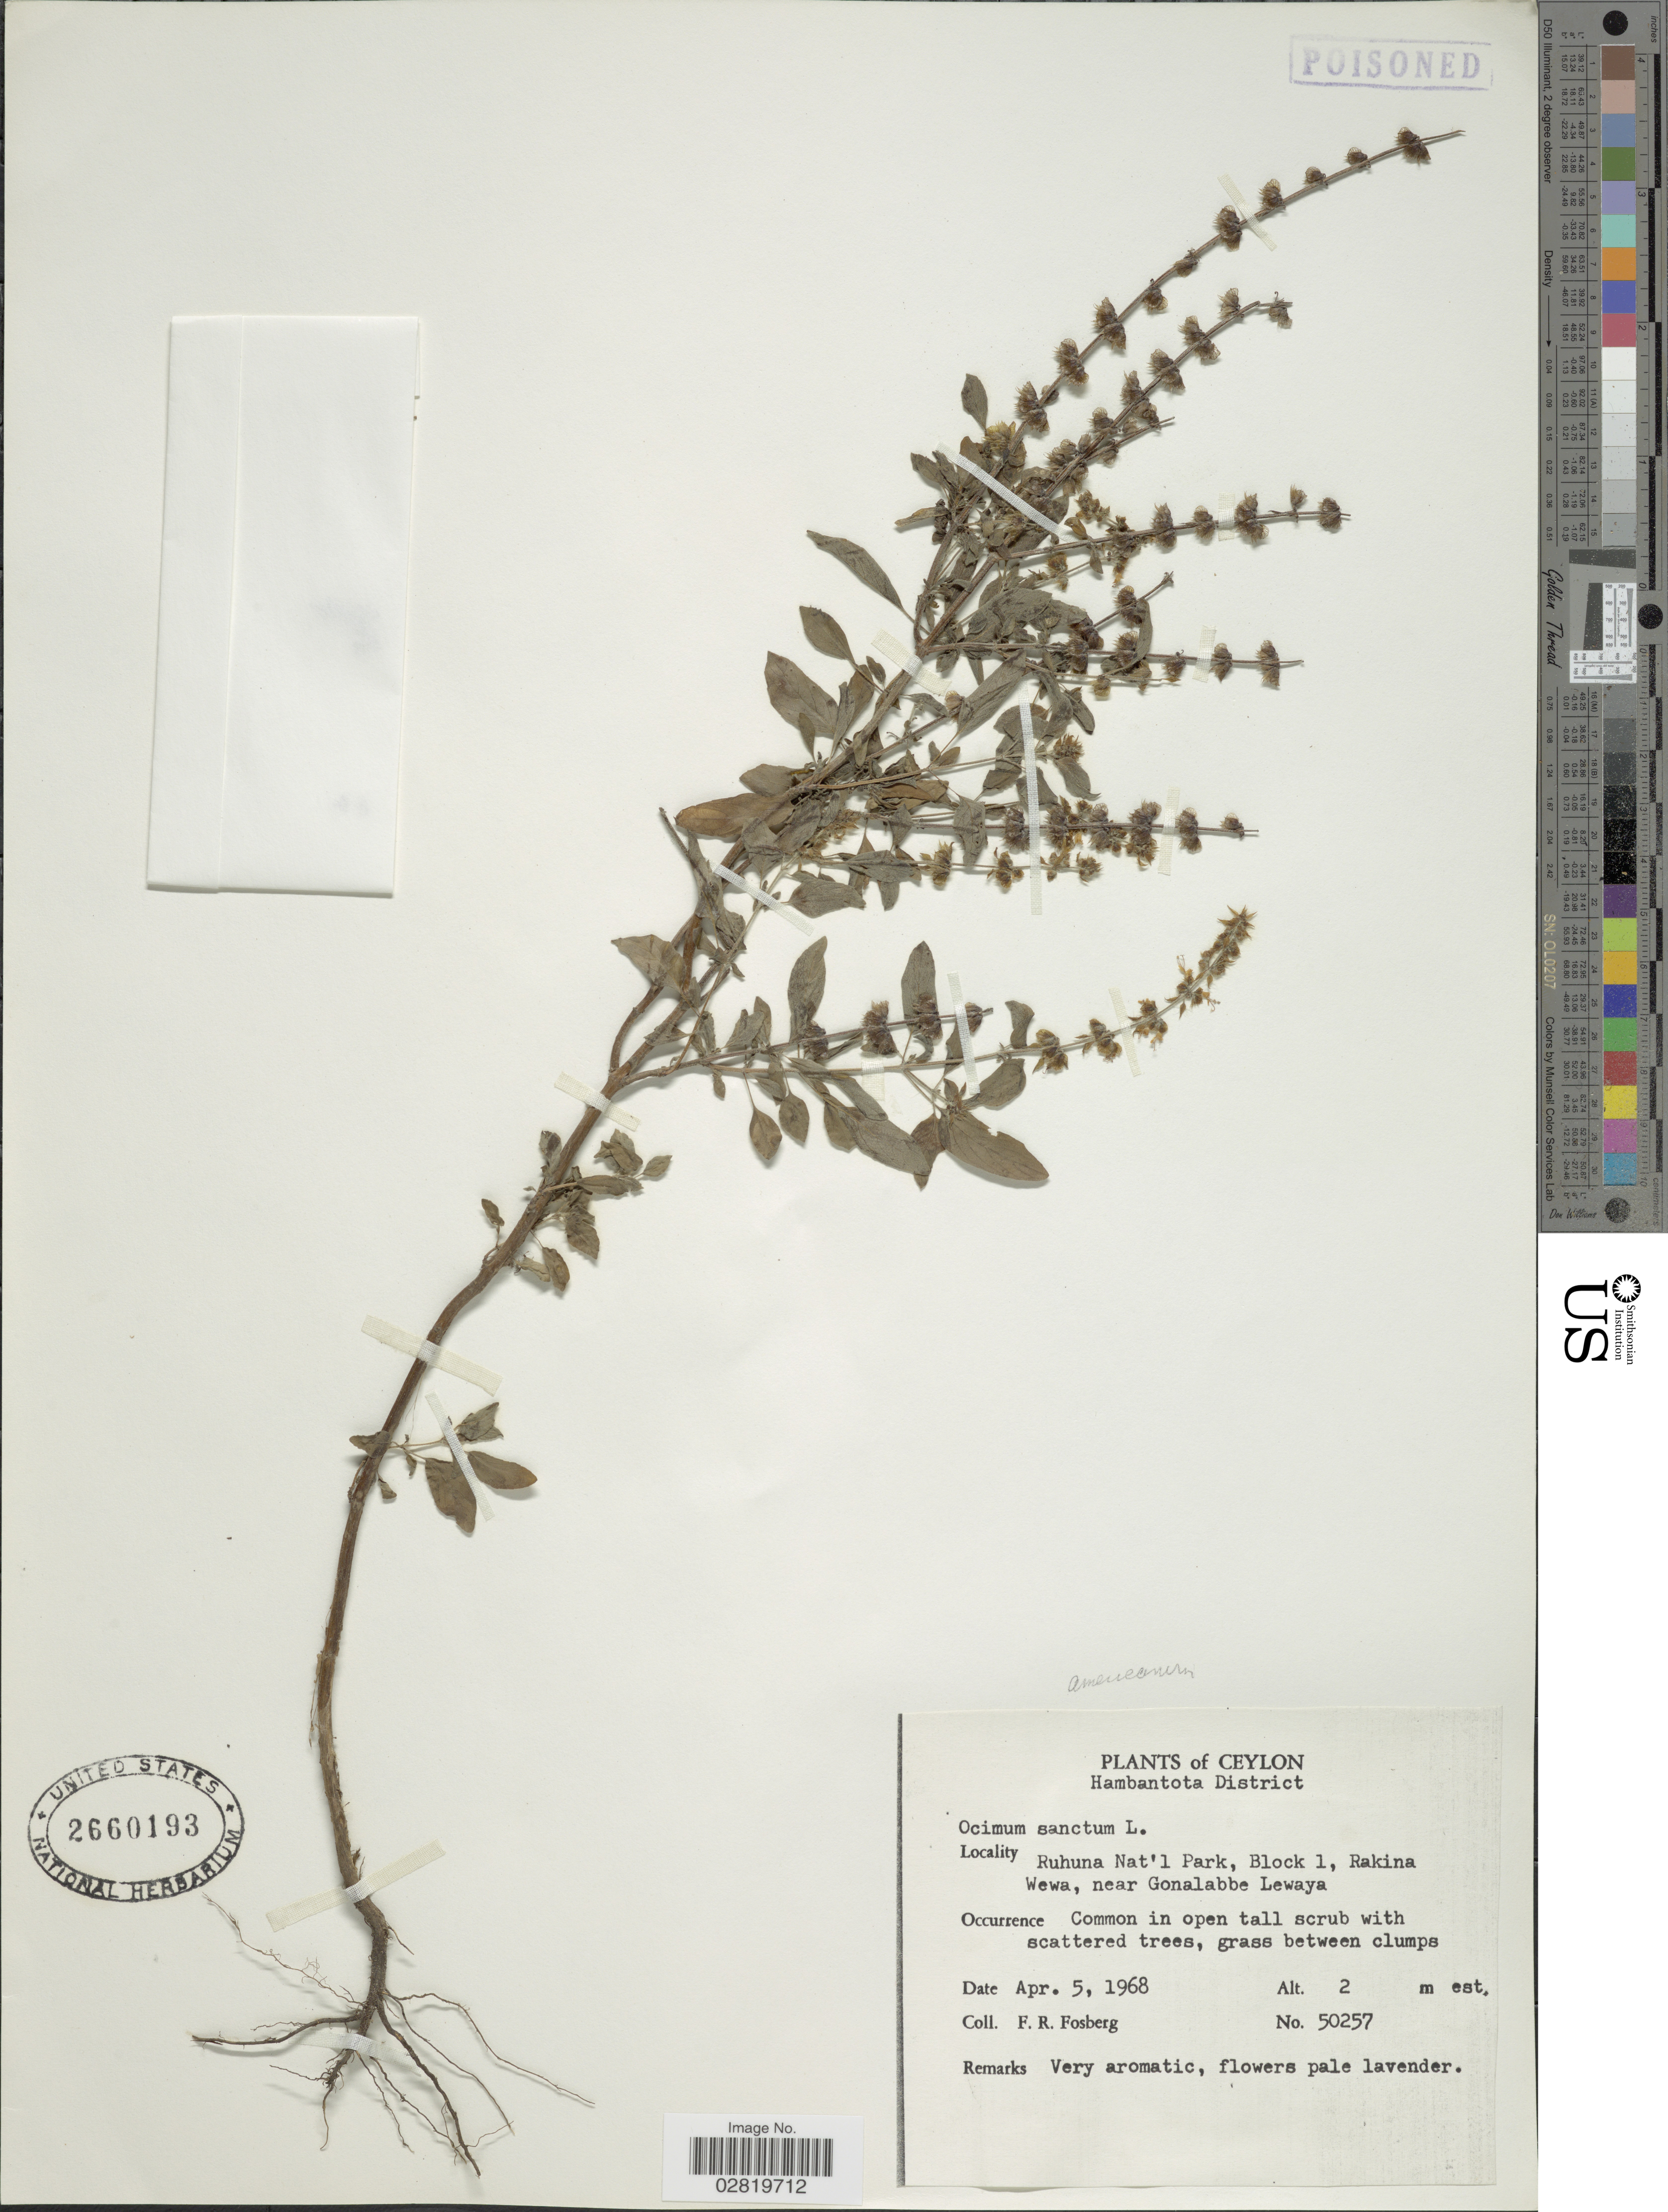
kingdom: Plantae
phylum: Tracheophyta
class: Magnoliopsida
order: Lamiales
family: Lamiaceae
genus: Ocimum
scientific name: Ocimum americanum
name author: L.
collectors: F. R. Fosberg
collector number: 50257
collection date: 1968-04-05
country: Sri Lanka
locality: Ceylon, Hambantota District, Ruhuna Nat'l Park, Block 1, Rakina Wewa, near Gonalabbe Lewaya.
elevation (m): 2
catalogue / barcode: US 2660193